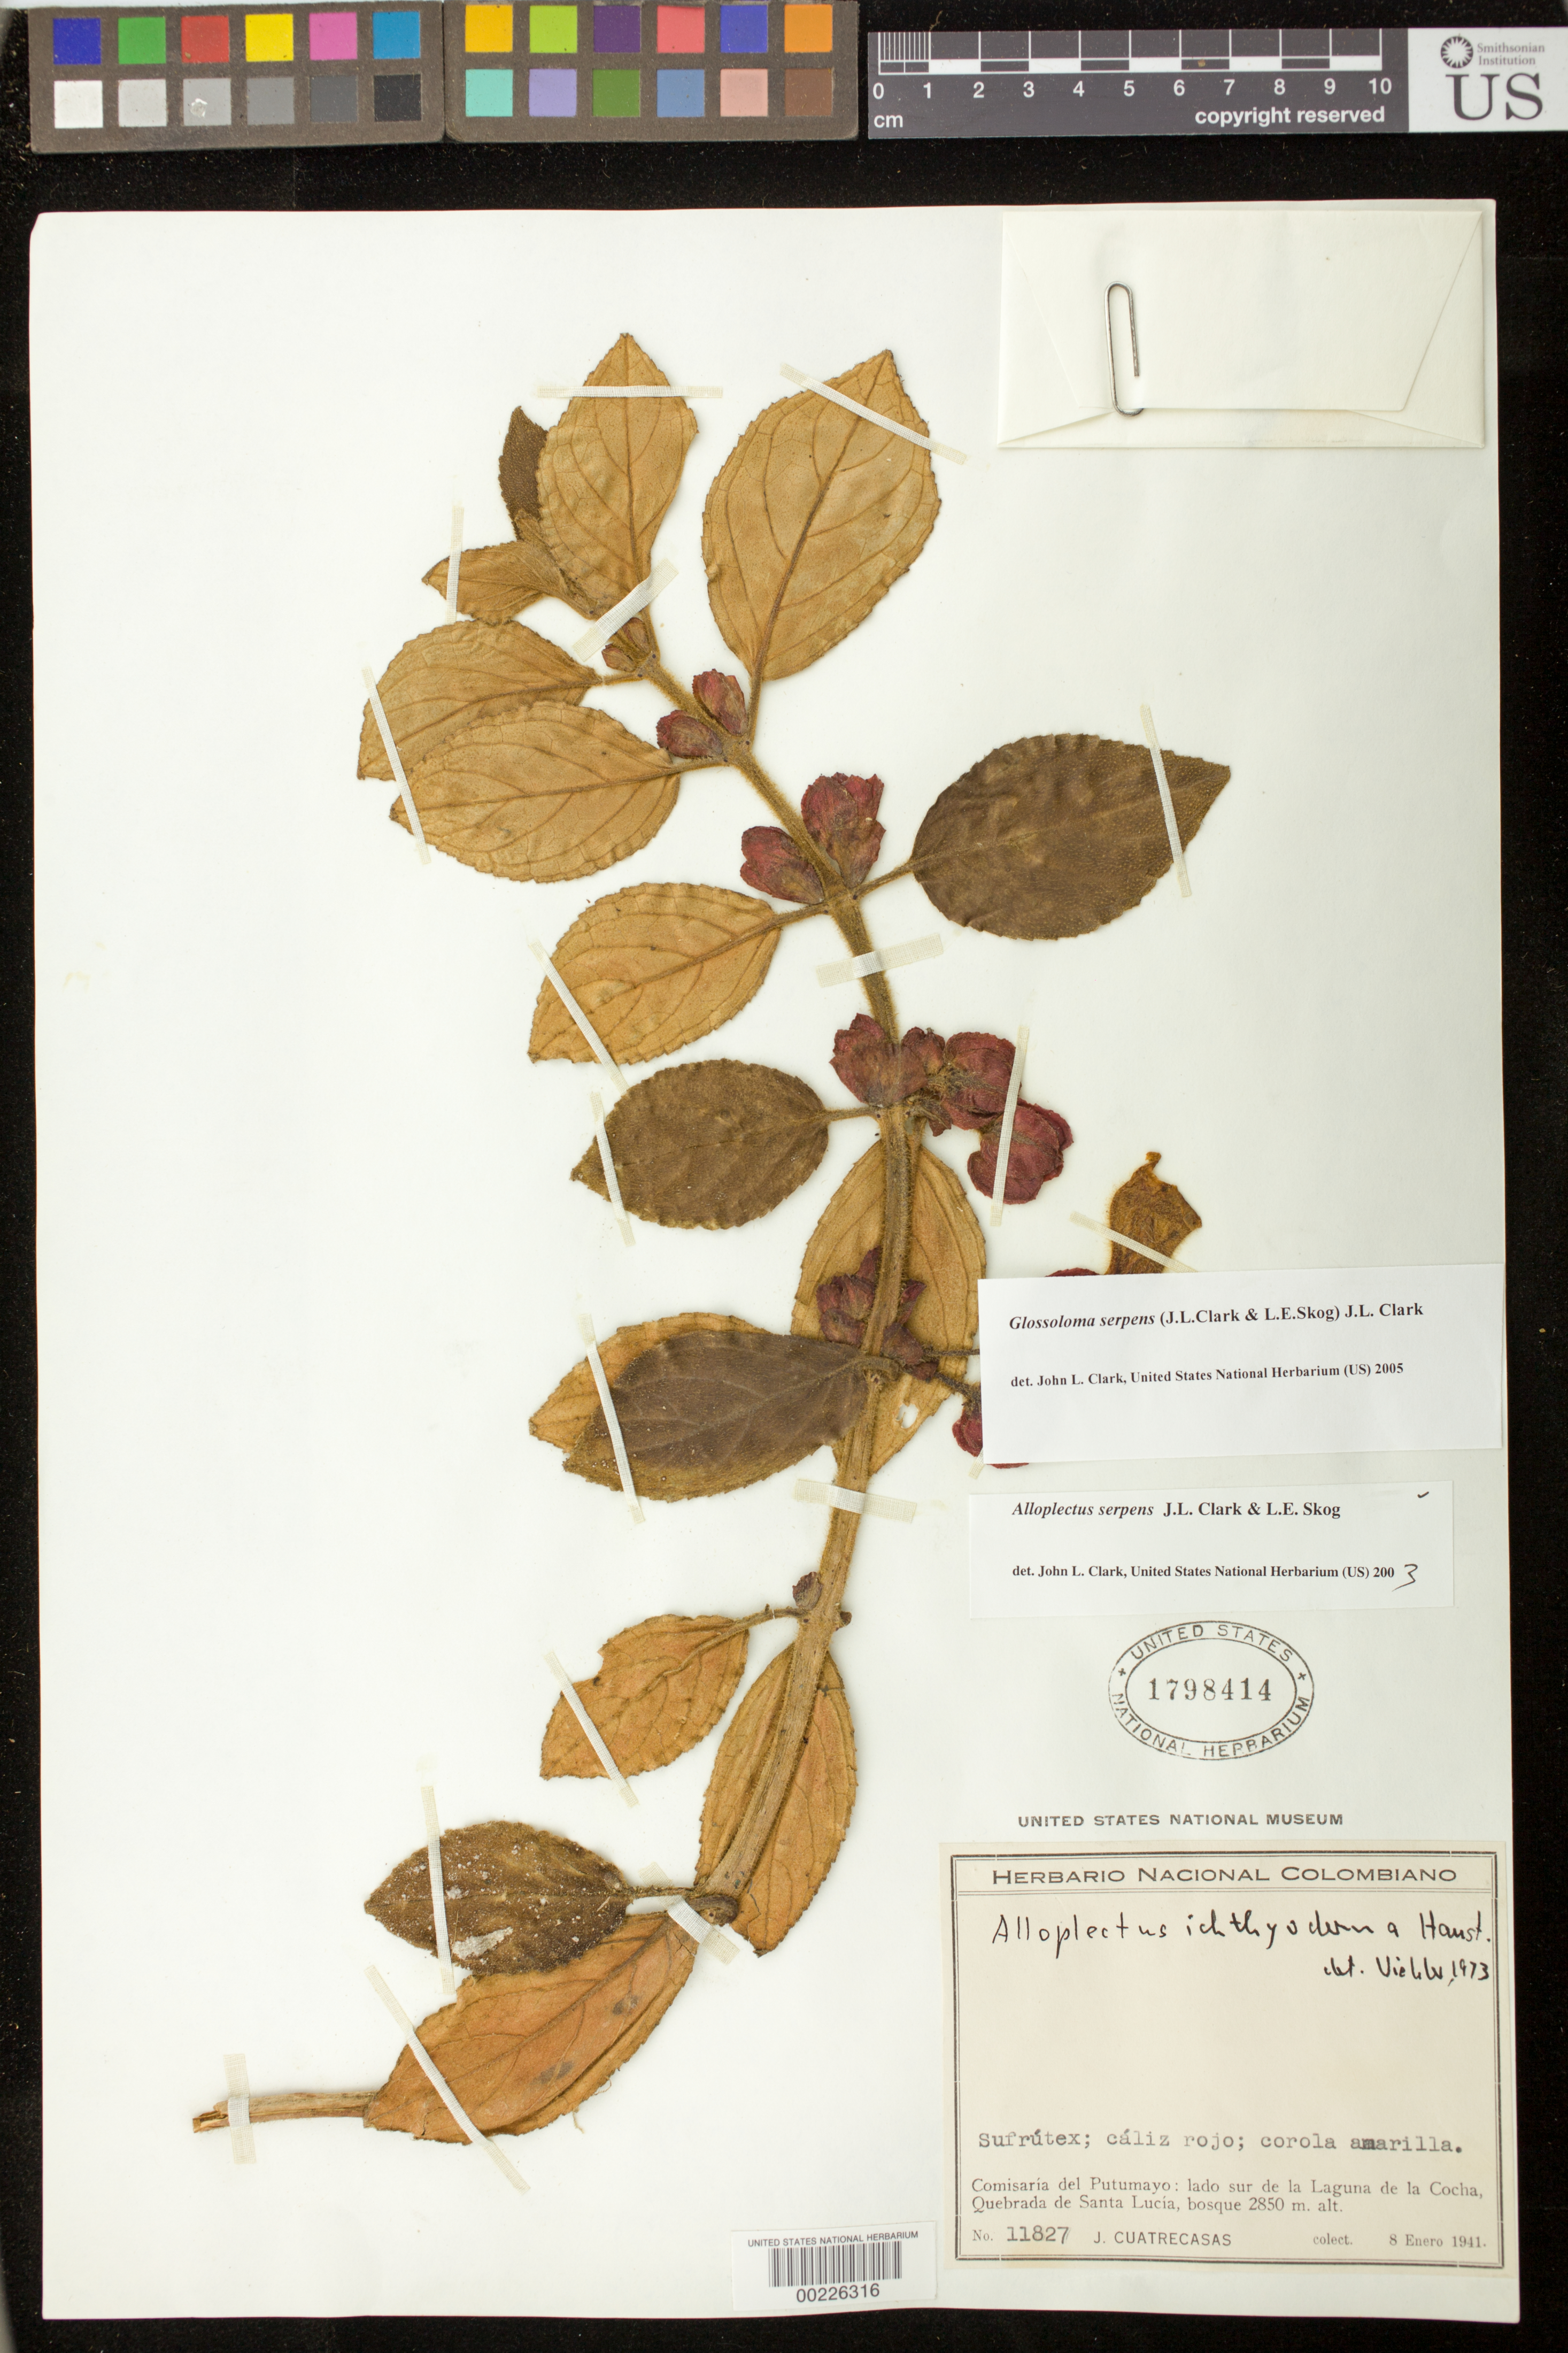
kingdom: Plantae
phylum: Tracheophyta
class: Magnoliopsida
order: Lamiales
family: Gesneriaceae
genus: Glossoloma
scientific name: Glossoloma serpens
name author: (J.L. Clark & L.E. Skog) J.L. Clark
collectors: J. Cuatrecasas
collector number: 11827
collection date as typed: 08 Jan 1941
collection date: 1941-01-08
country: Colombia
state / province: Putumayo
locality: Edge of the Lagoon of La Cocha, Quebrada de Santa Lucia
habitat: Forest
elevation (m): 2850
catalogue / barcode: US 1798414